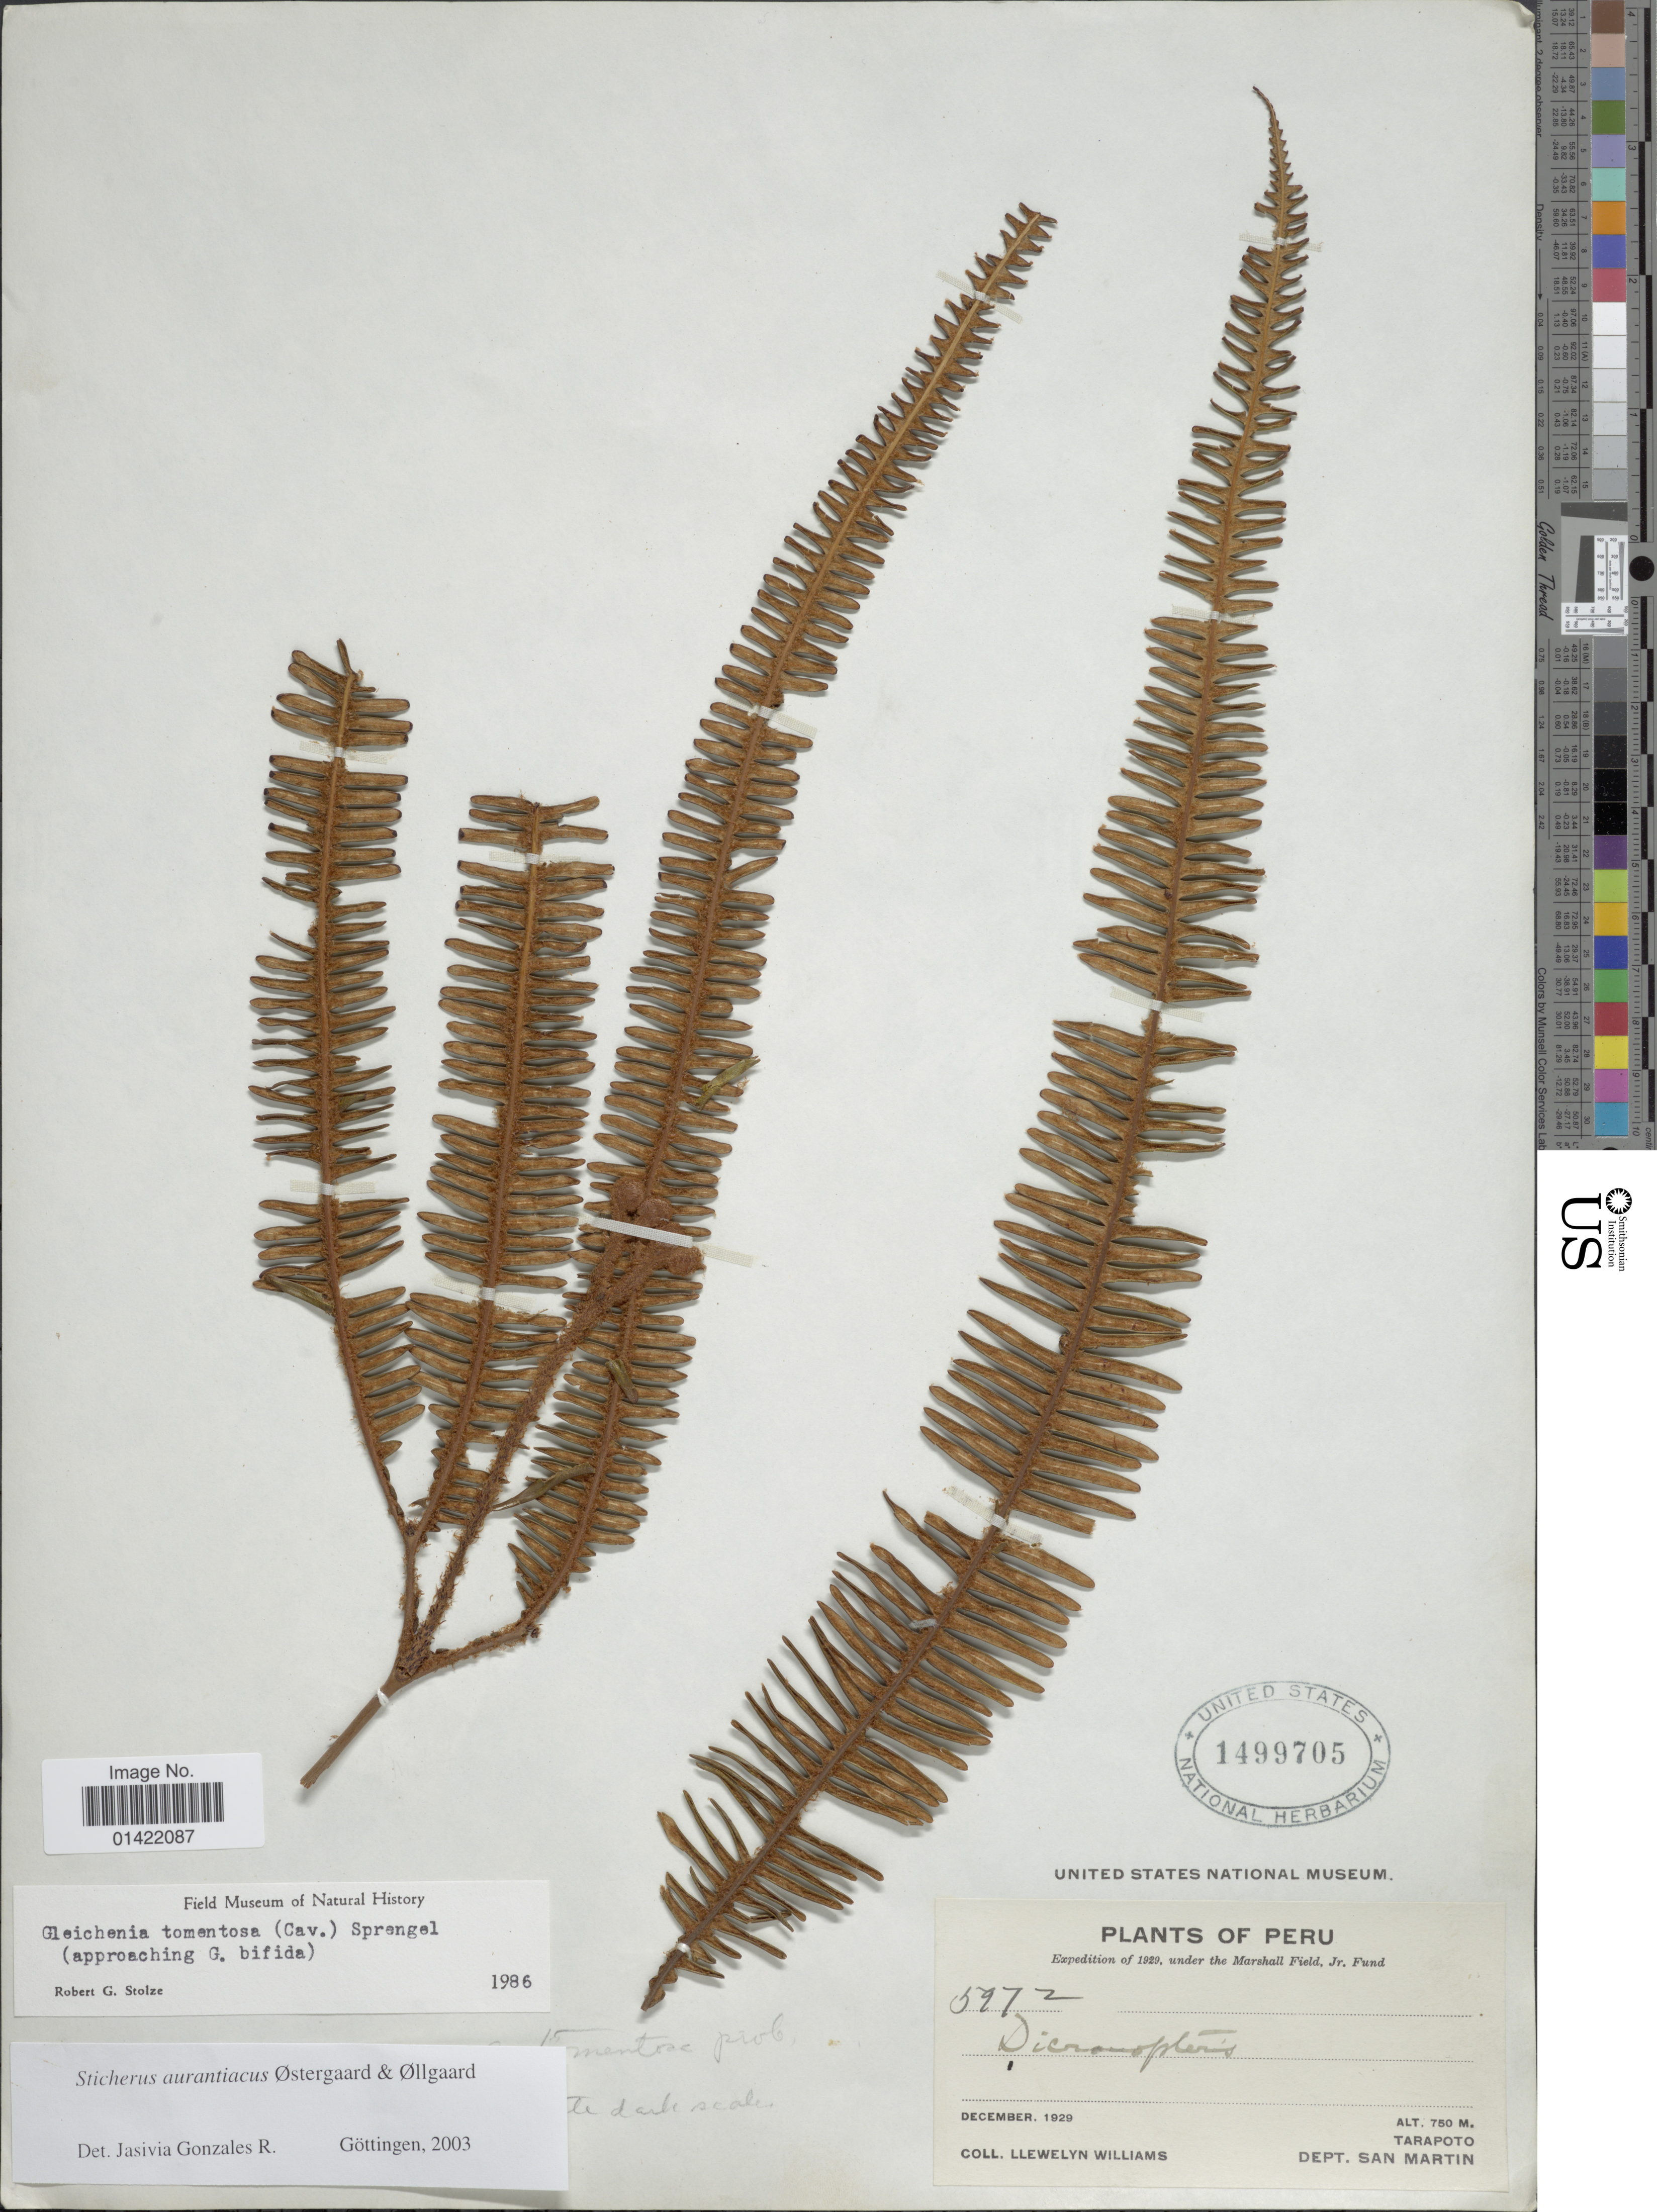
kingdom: Plantae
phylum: Tracheophyta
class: Polypodiopsida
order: Gleicheniales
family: Gleicheniaceae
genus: Sticherus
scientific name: Sticherus aurantiacus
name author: Østerg. & B. Øllg.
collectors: Ll. Williams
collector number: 5972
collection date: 1929-12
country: Peru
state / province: San Martín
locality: Tarapoto. Dept. San Martin.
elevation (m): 750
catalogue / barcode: US 1499705